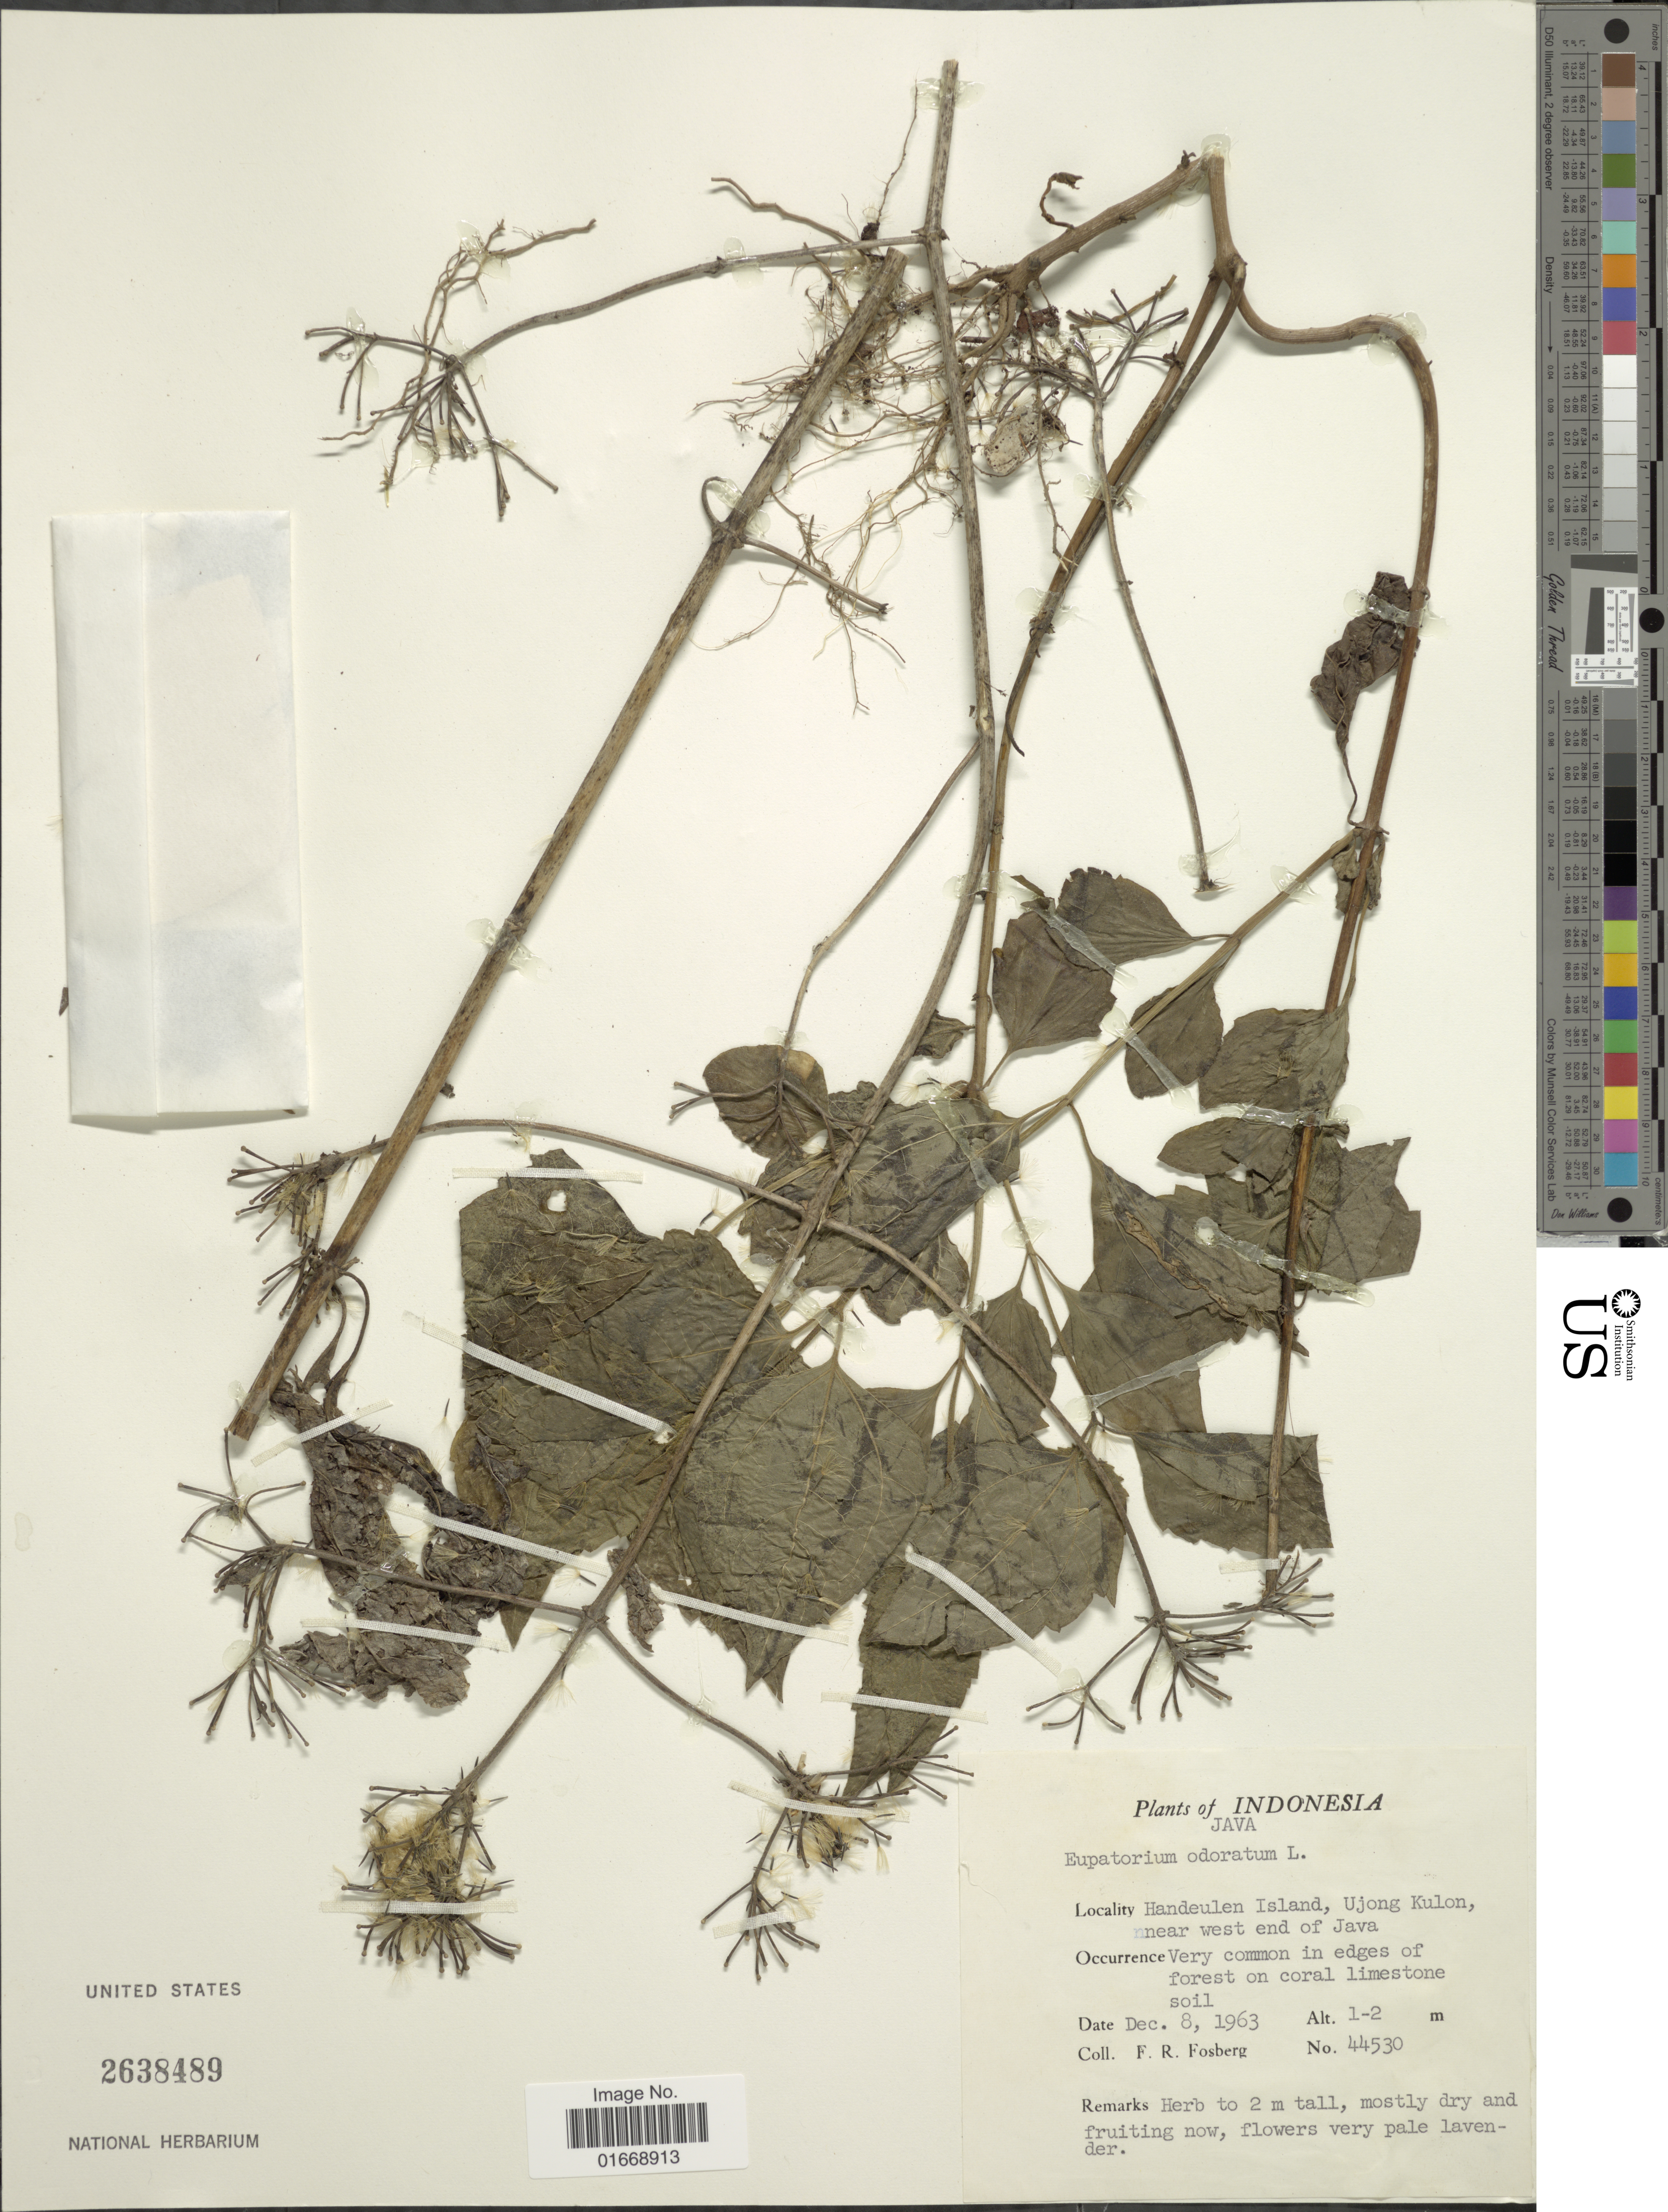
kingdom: Plantae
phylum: Tracheophyta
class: Magnoliopsida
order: Asterales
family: Asteraceae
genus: Chromolaena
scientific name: Chromolaena odorata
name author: (L.) R.M. King & H. Rob.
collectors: F. R. Fosberg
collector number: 44530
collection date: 1963-12-08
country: Indonesia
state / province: Java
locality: Handeulen Island, Ujong Kulon, near west end of Java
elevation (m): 1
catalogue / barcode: US 2638489